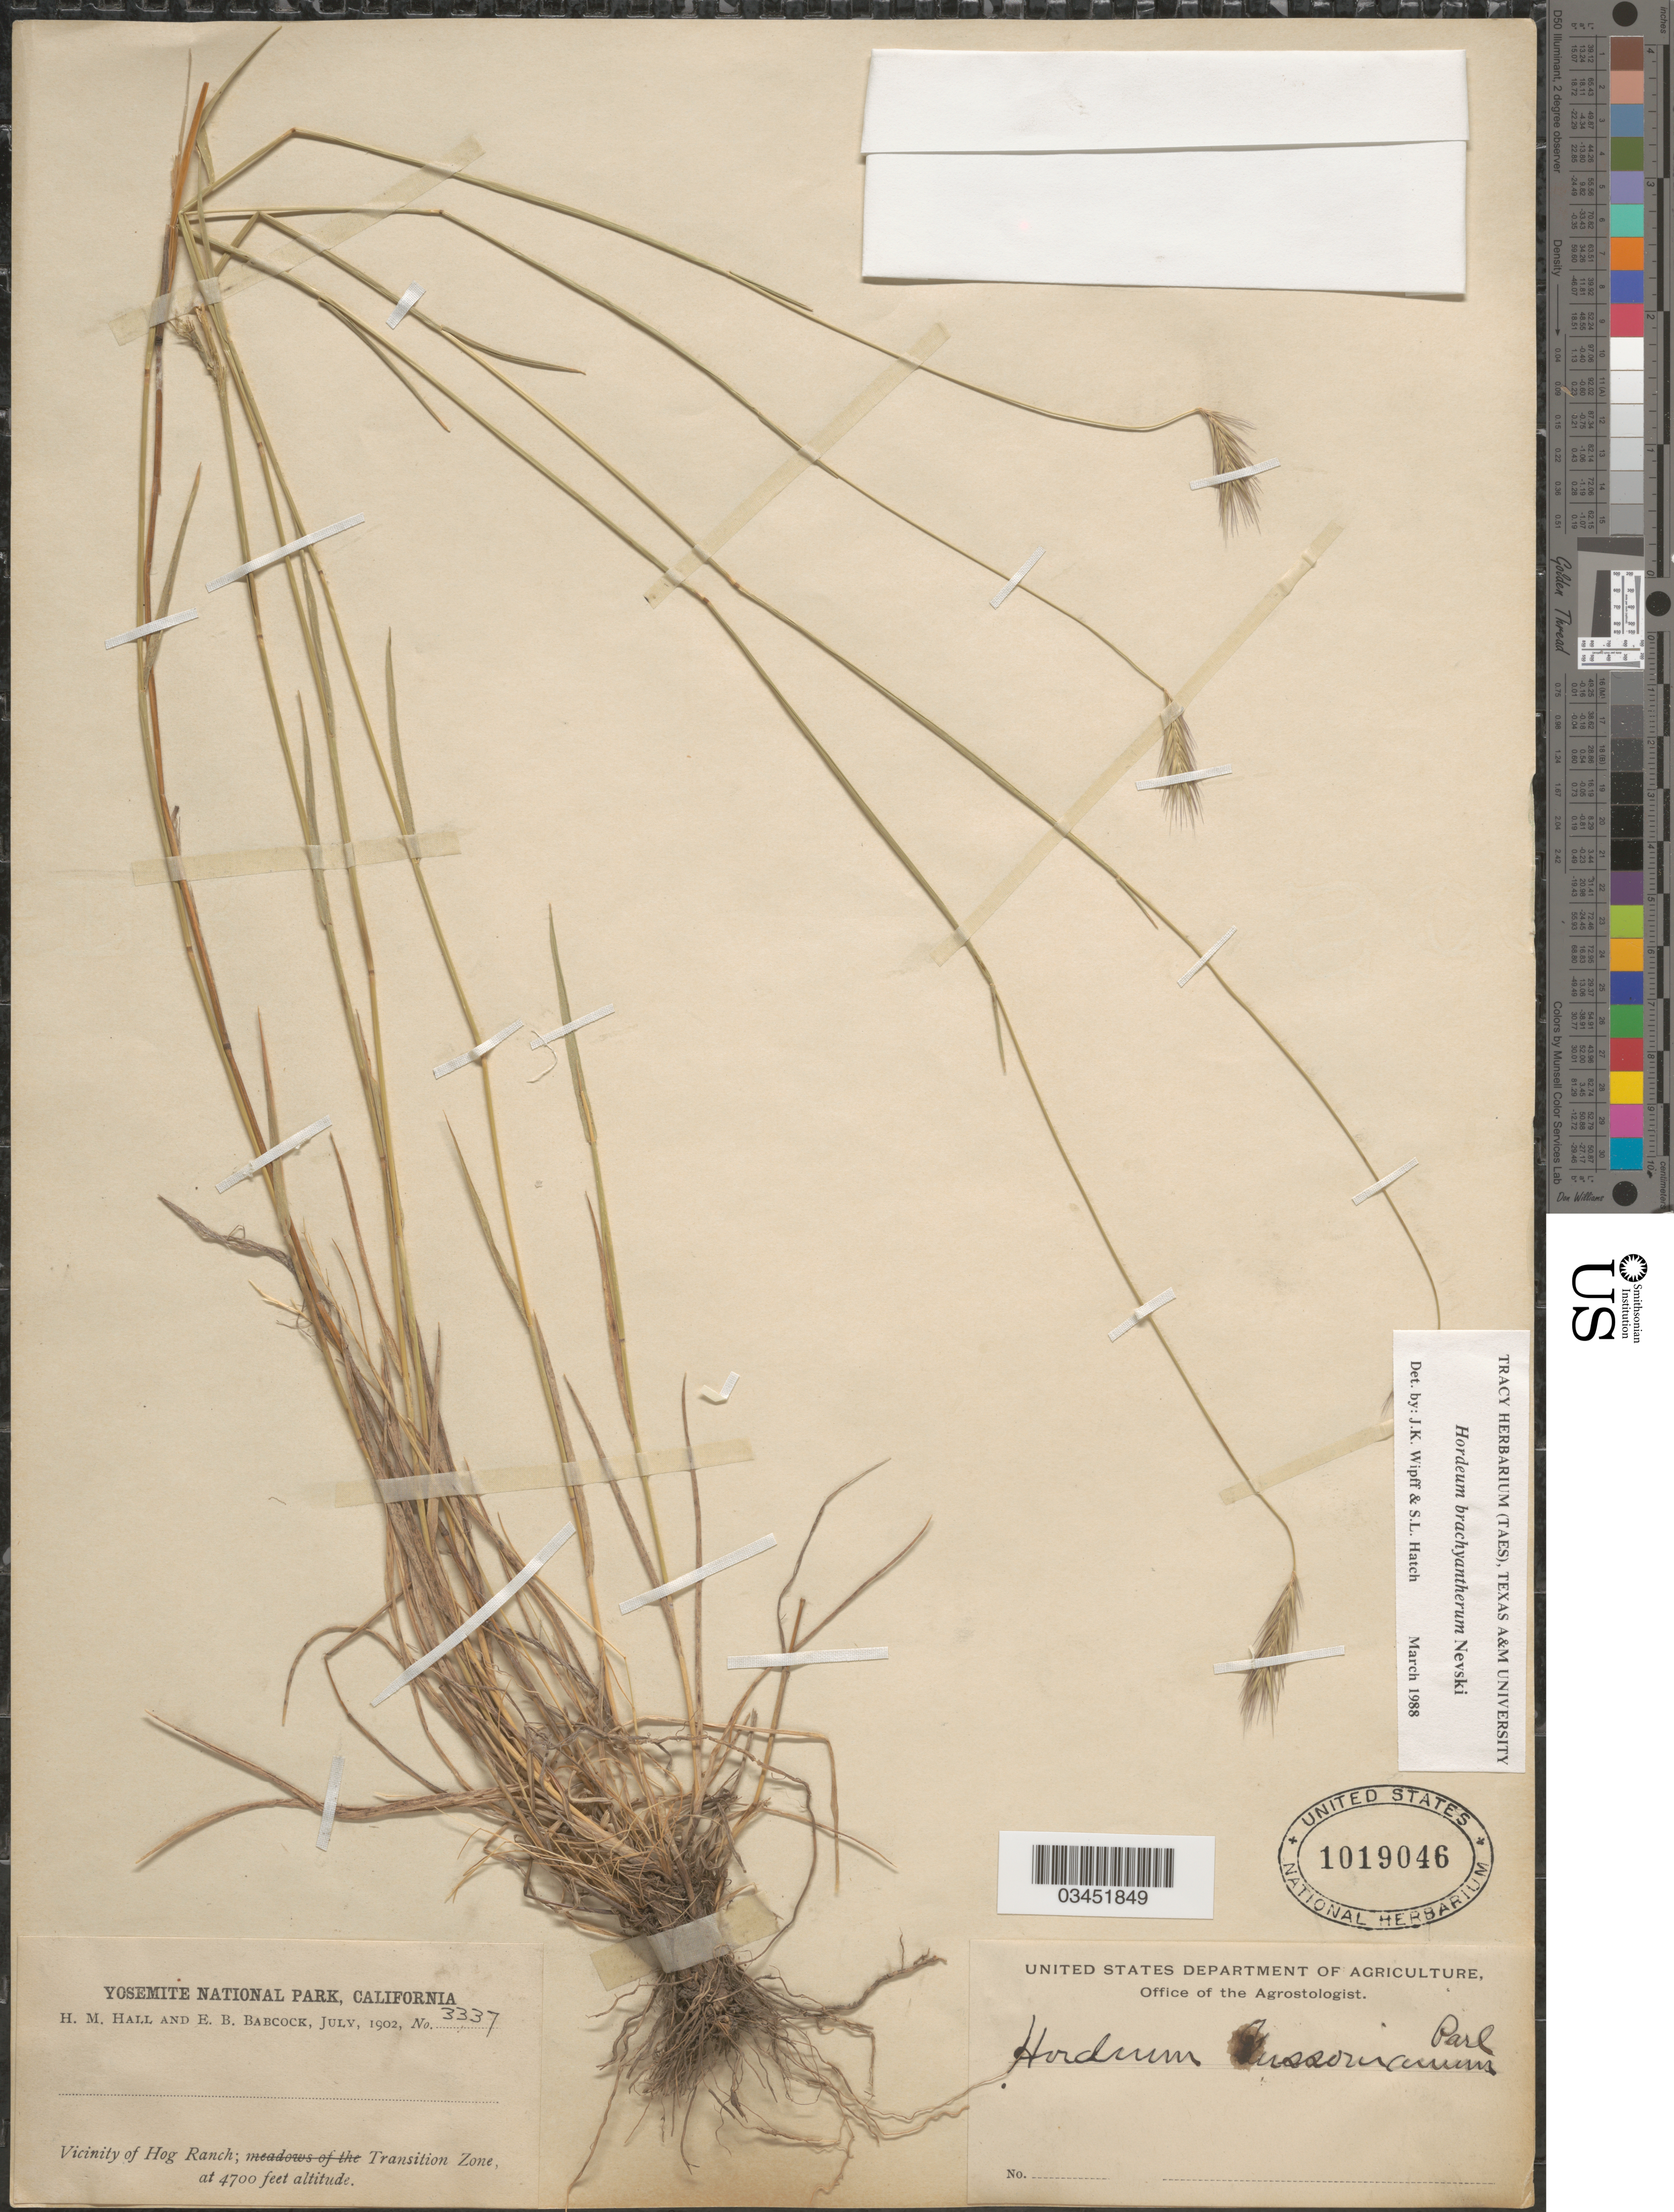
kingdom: Plantae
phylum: Tracheophyta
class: Liliopsida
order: Poales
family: Poaceae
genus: Hordeum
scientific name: Hordeum brachyantherum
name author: Nevski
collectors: H. M. Hall & E. B. Babcock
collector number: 3337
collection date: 1902-07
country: United States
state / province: California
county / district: Mariposa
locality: Yosemite National Park. Vicinity of Hog Ranch, Transition Zone.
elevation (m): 1433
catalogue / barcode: US 1019046